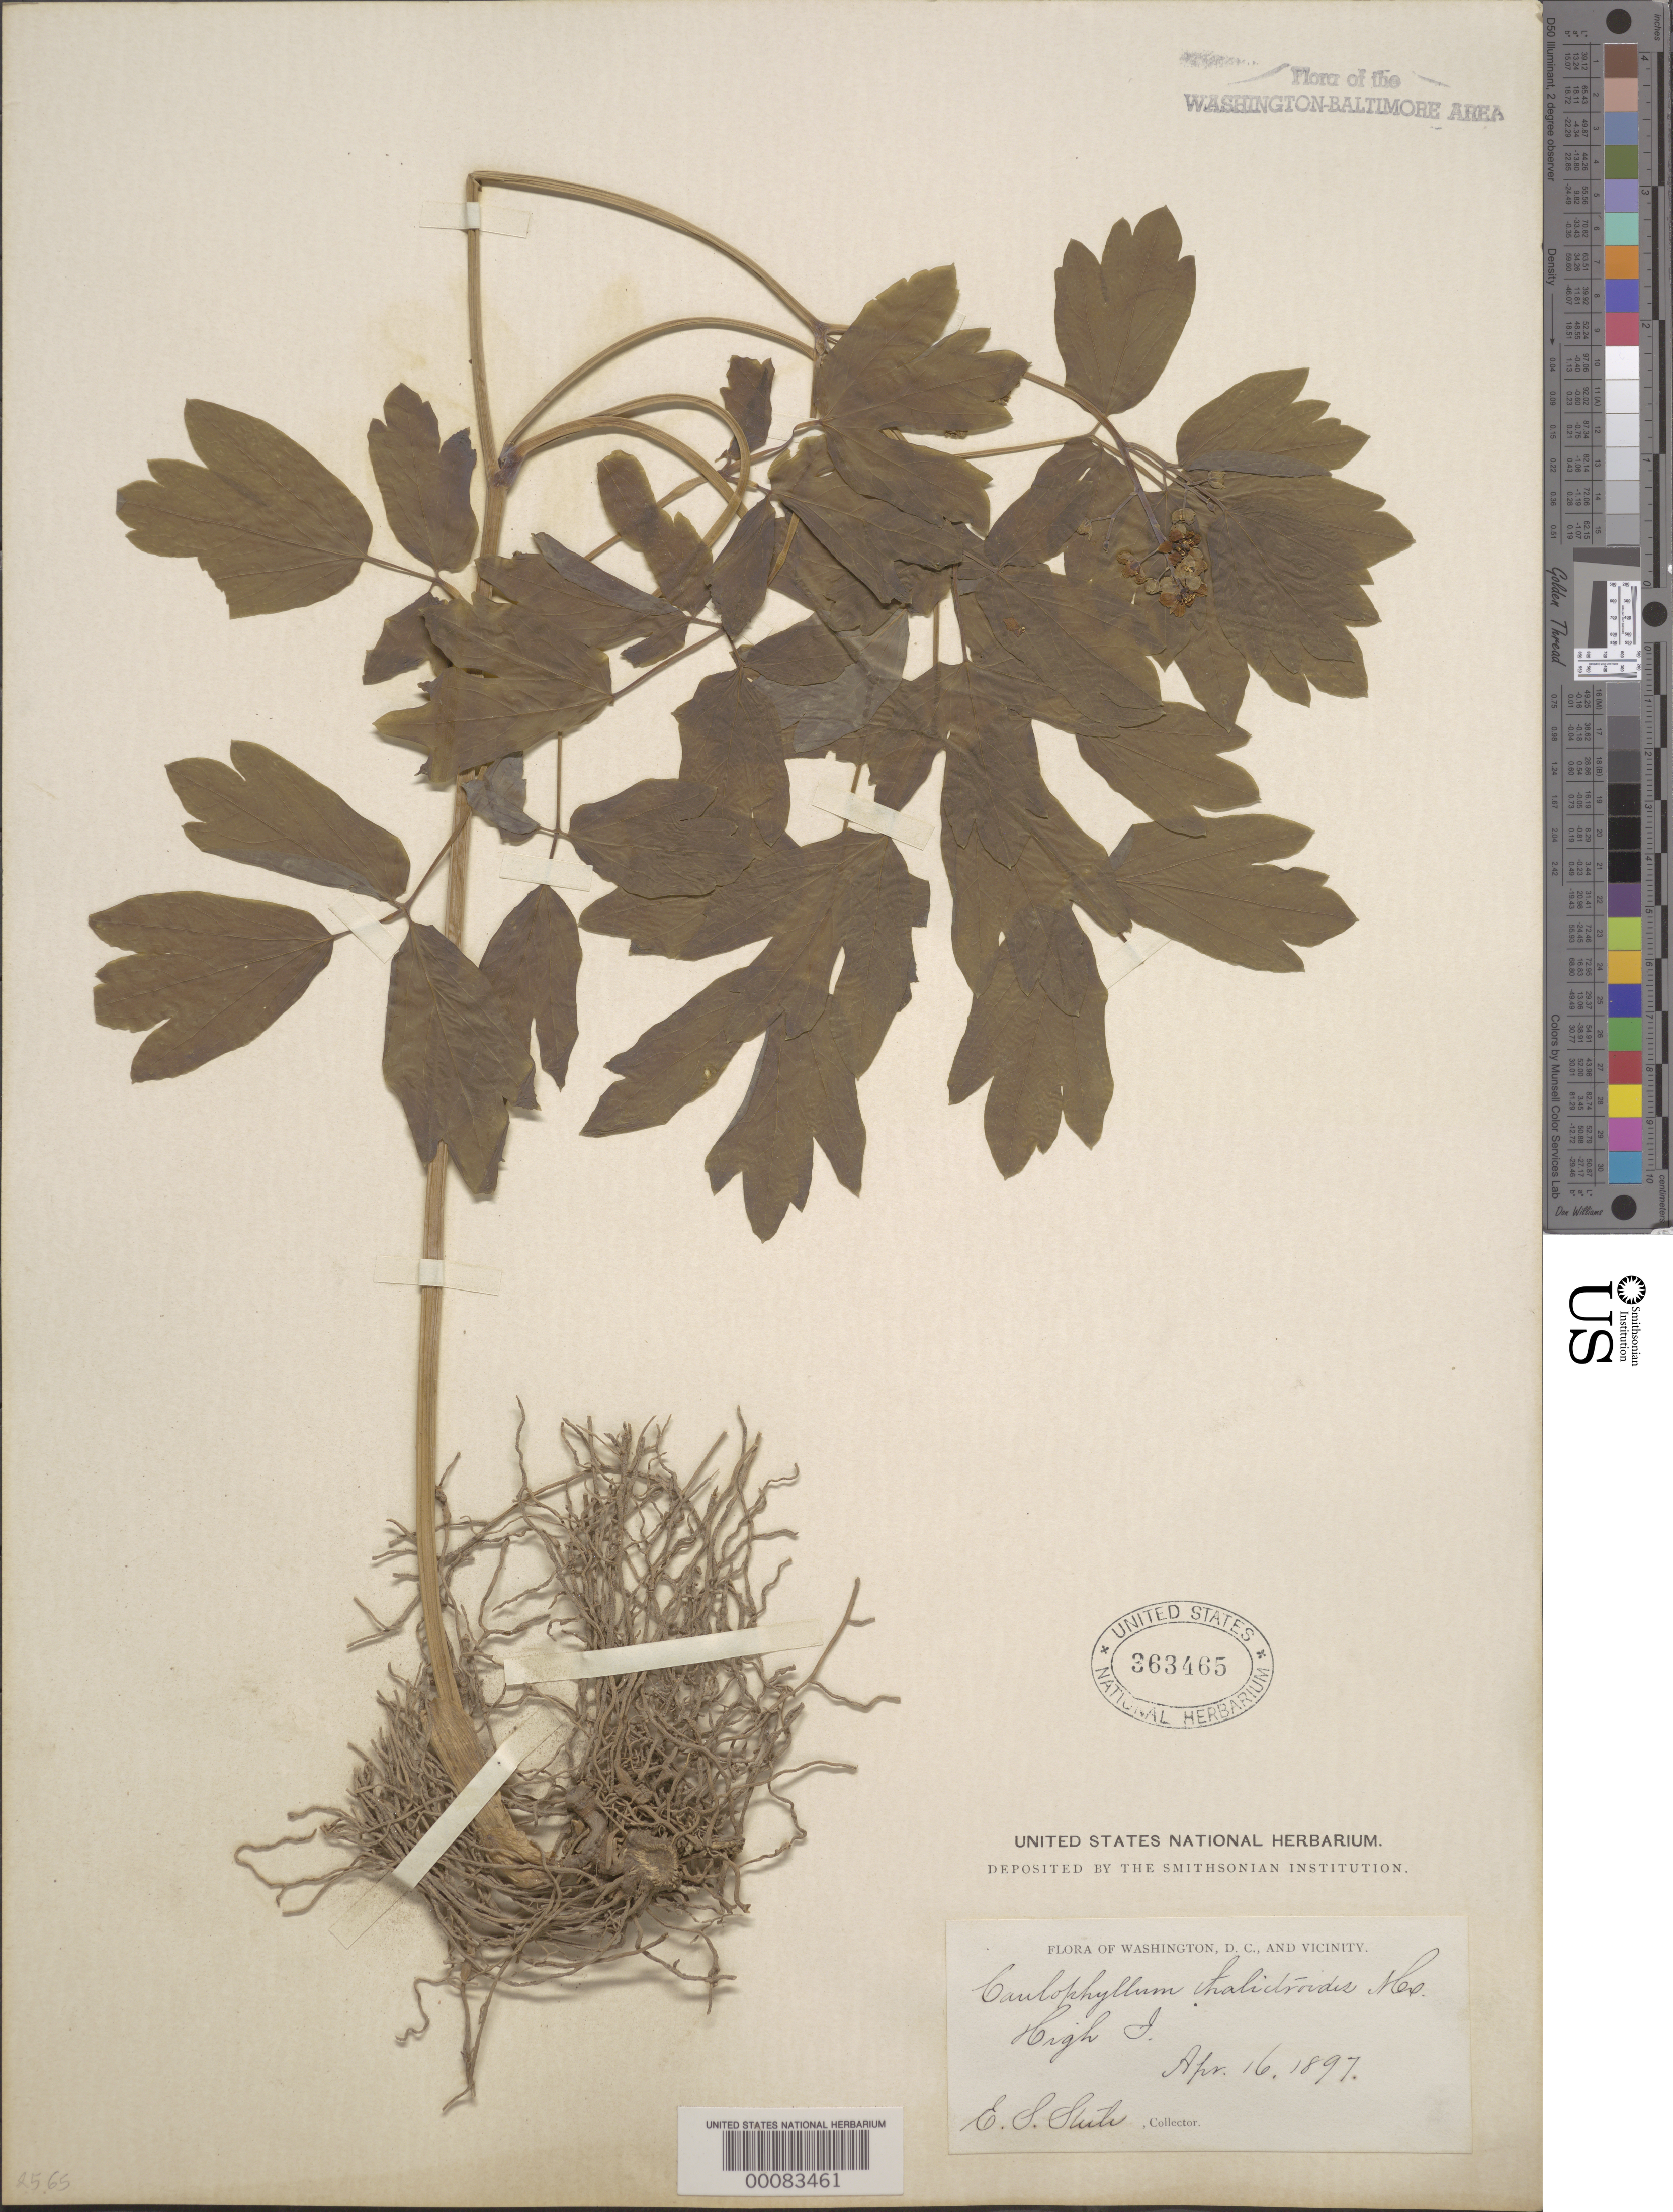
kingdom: Plantae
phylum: Tracheophyta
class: Magnoliopsida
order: Ranunculales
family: Berberidaceae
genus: Caulophyllum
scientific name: Caulophyllum thalictroides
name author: (L.) Michx.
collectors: E. Steele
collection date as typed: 16 Apr 1897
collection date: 1897-04-16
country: United States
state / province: Maryland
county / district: Montgomery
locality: High Island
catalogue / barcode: US 363465